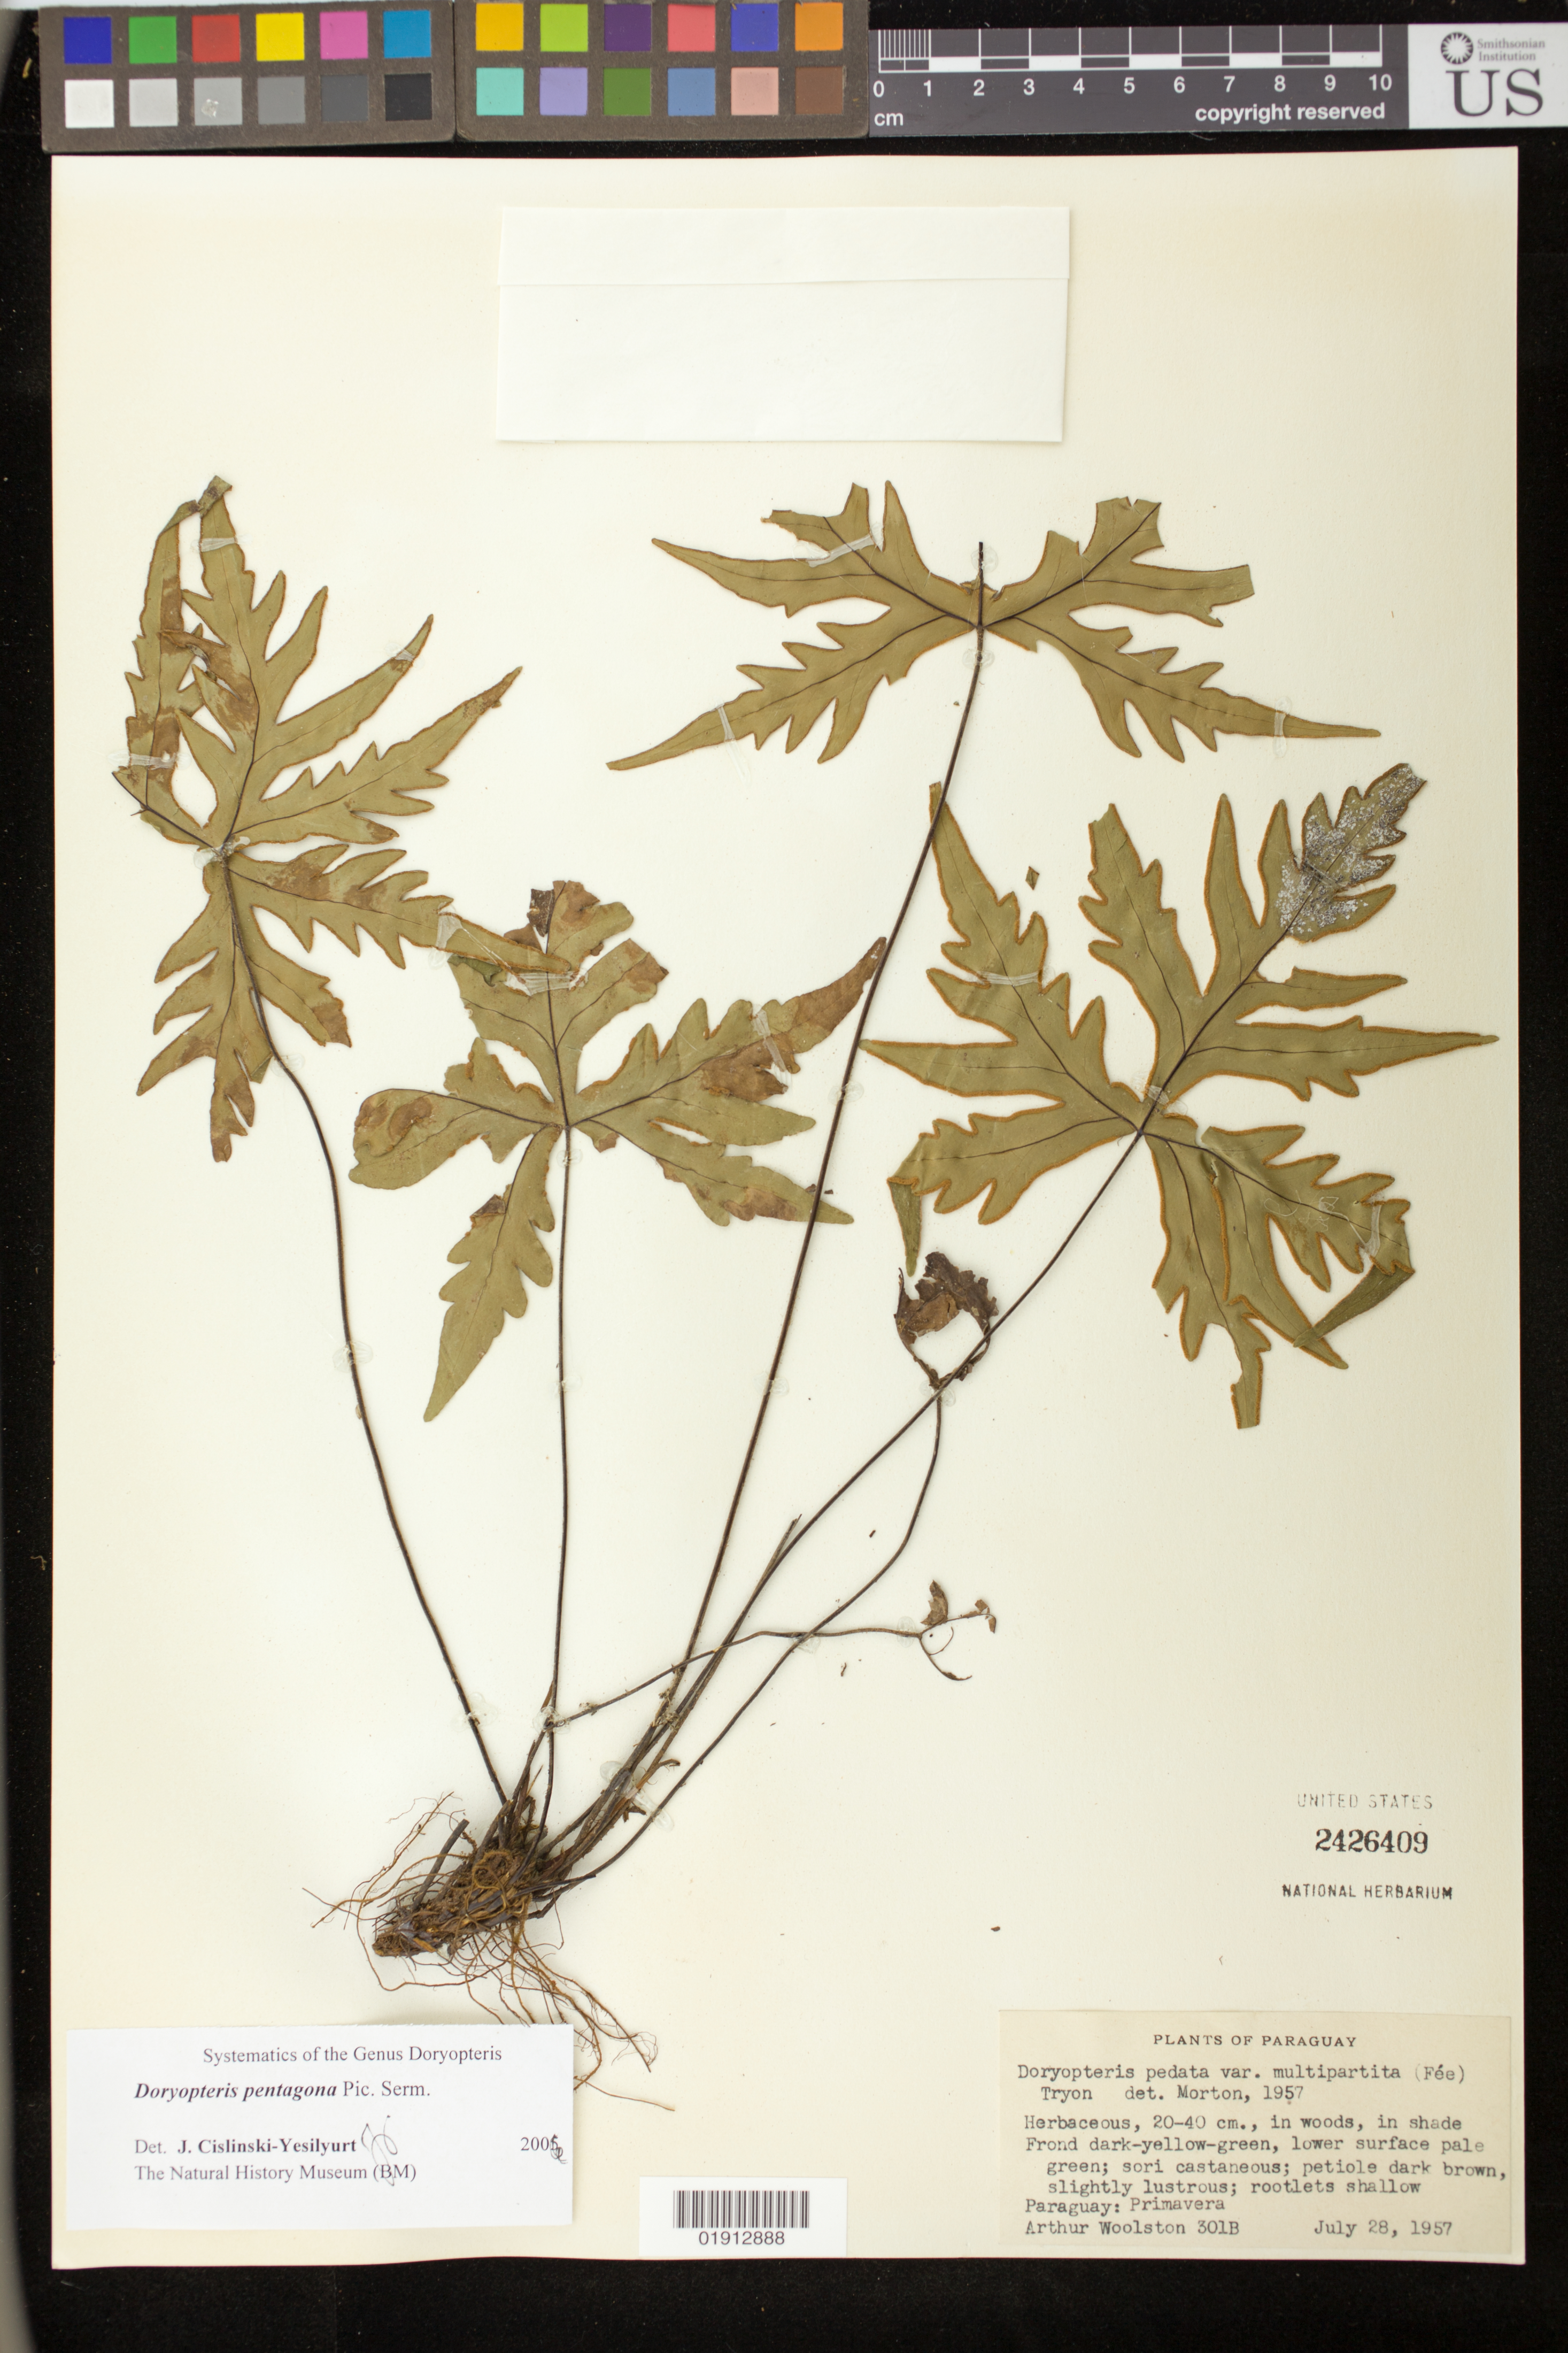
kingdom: Plantae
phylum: Tracheophyta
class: Polypodiopsida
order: Polypodiales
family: Pteridaceae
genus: Doryopteris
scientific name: Doryopteris pentagona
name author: Pic. Serm.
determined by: Yesilyurt, J. C.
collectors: A. L. Woolston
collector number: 301B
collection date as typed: July 28, 1957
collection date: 1957-07-28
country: Paraguay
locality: Primavera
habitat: In woods, in shade.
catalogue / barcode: US 2426409